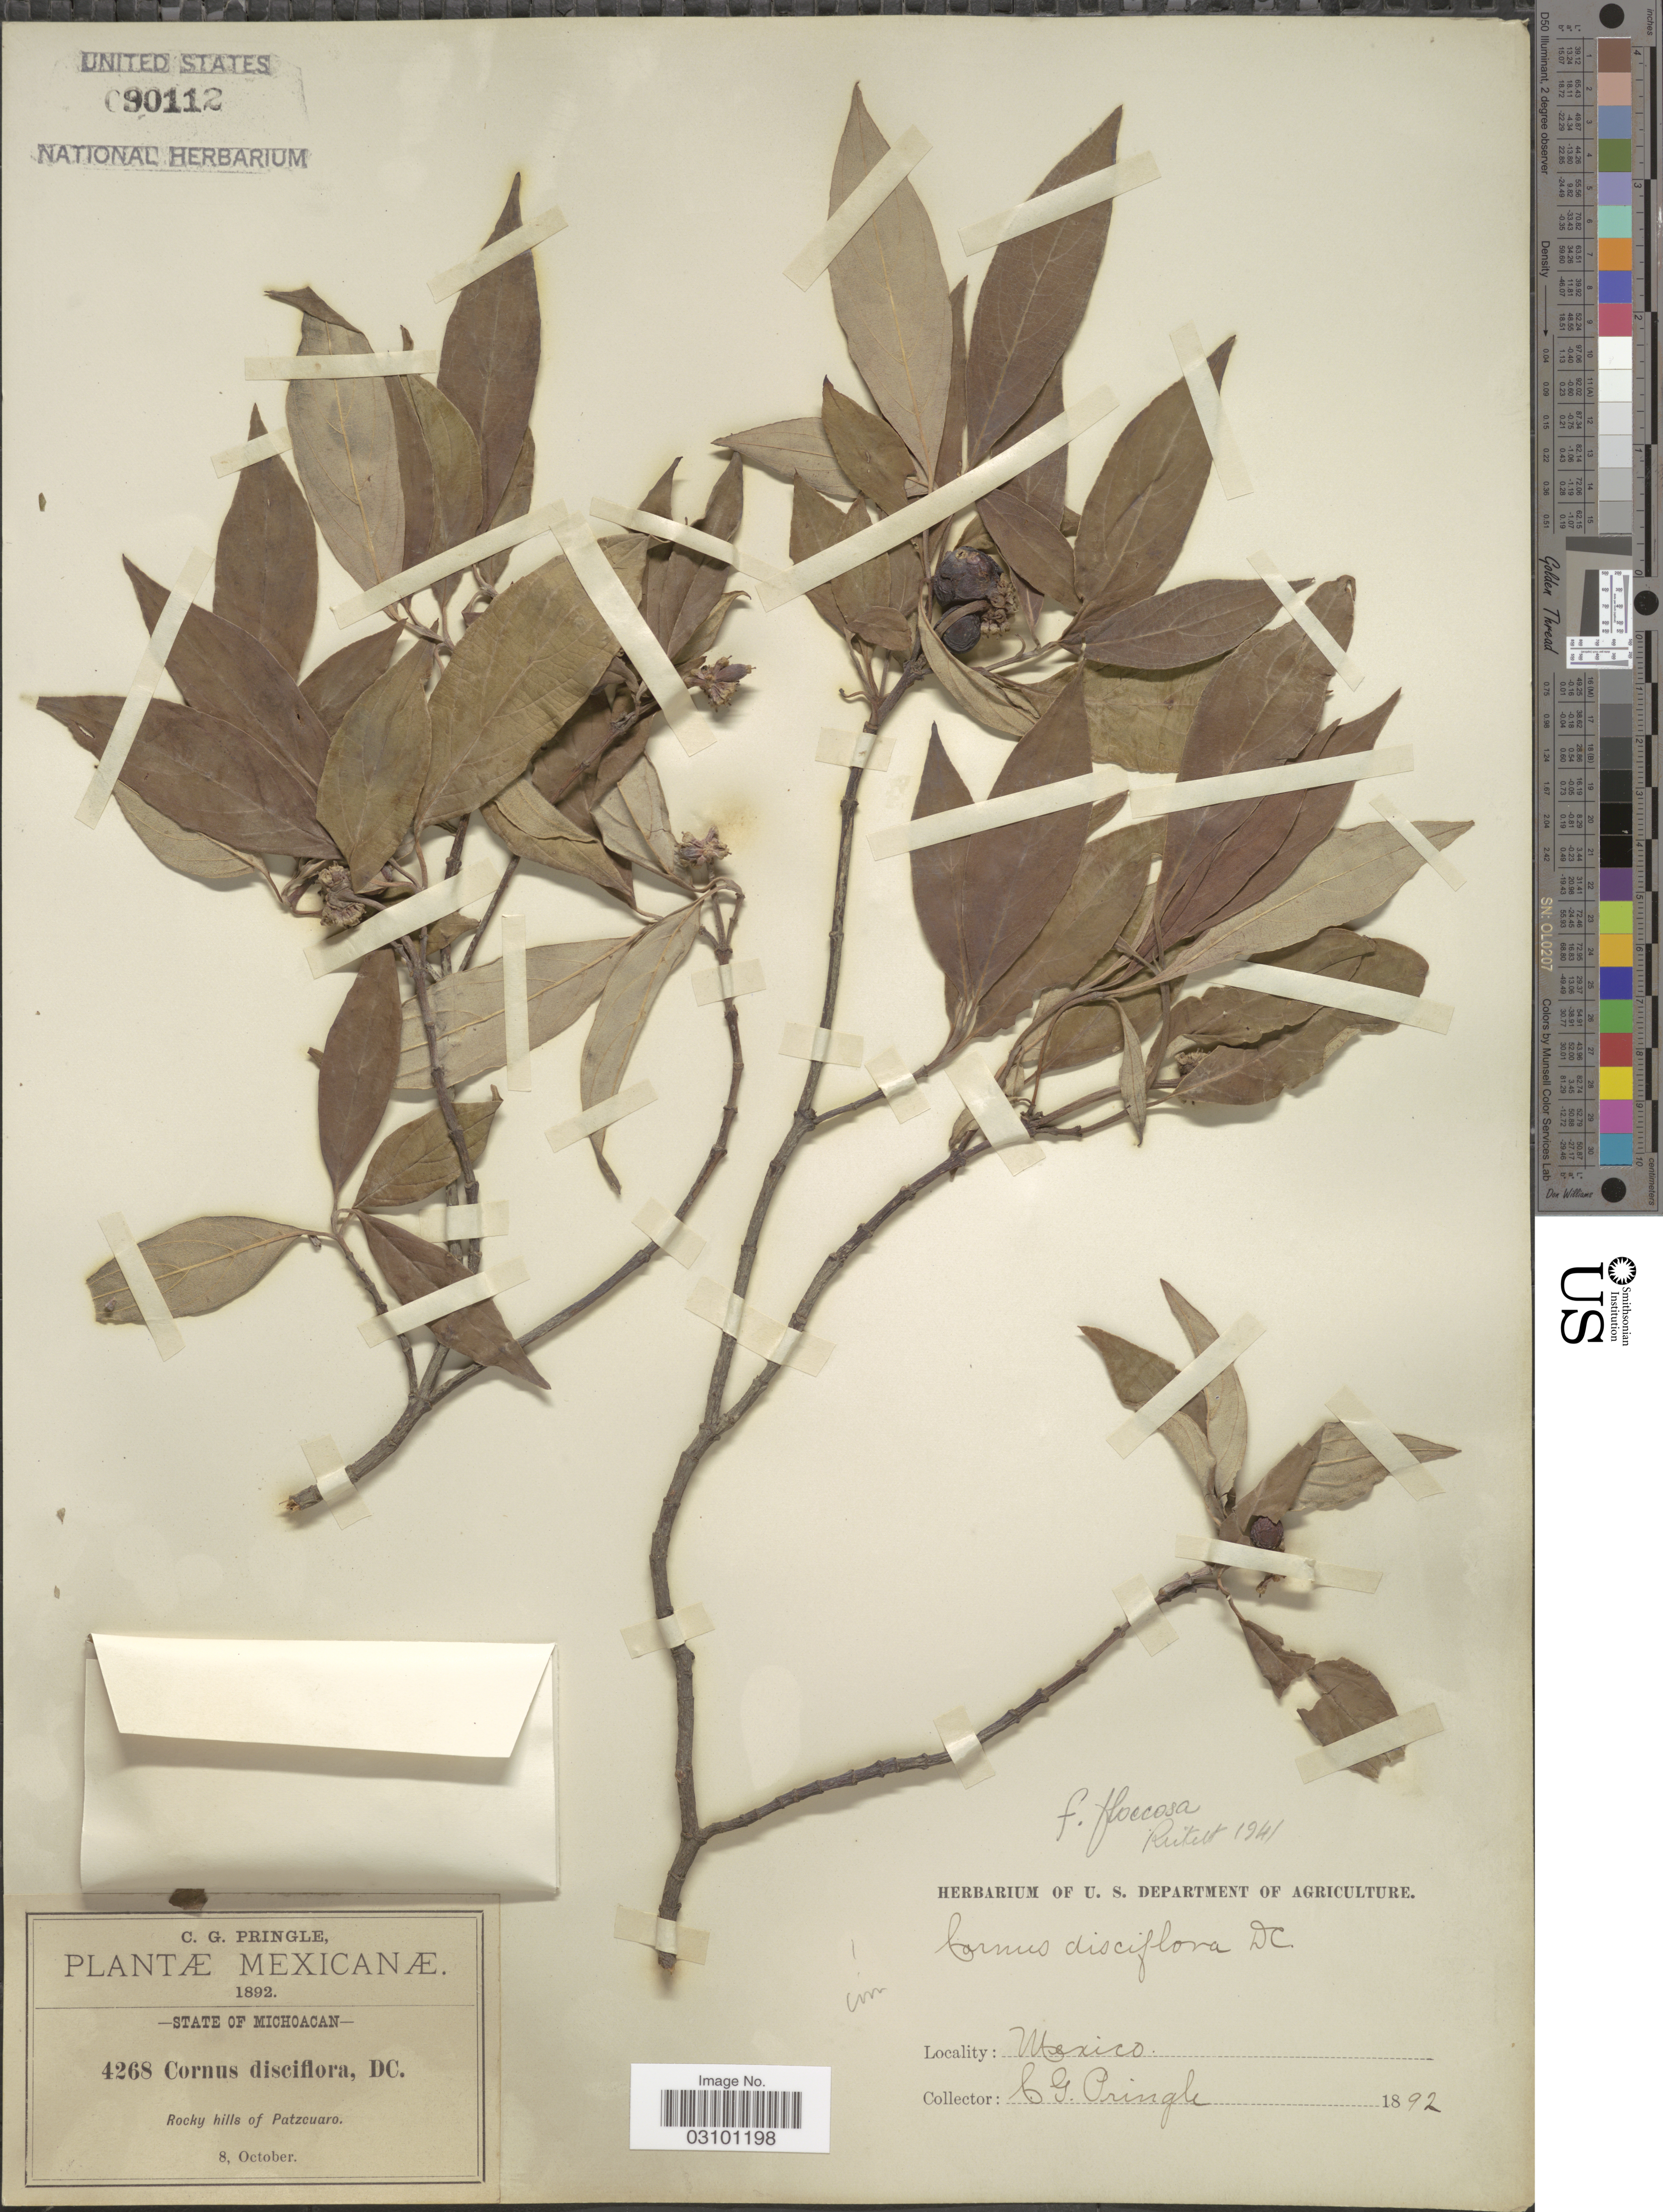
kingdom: Plantae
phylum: Tracheophyta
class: Magnoliopsida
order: Cornales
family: Cornaceae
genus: Cornus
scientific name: Cornus disciflora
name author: Moc. & Sessé ex DC.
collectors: C. G. Pringle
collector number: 4268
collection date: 1892-10-08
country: Mexico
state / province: Michoacán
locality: Rocky hills of Patzcuaro.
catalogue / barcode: US 90112